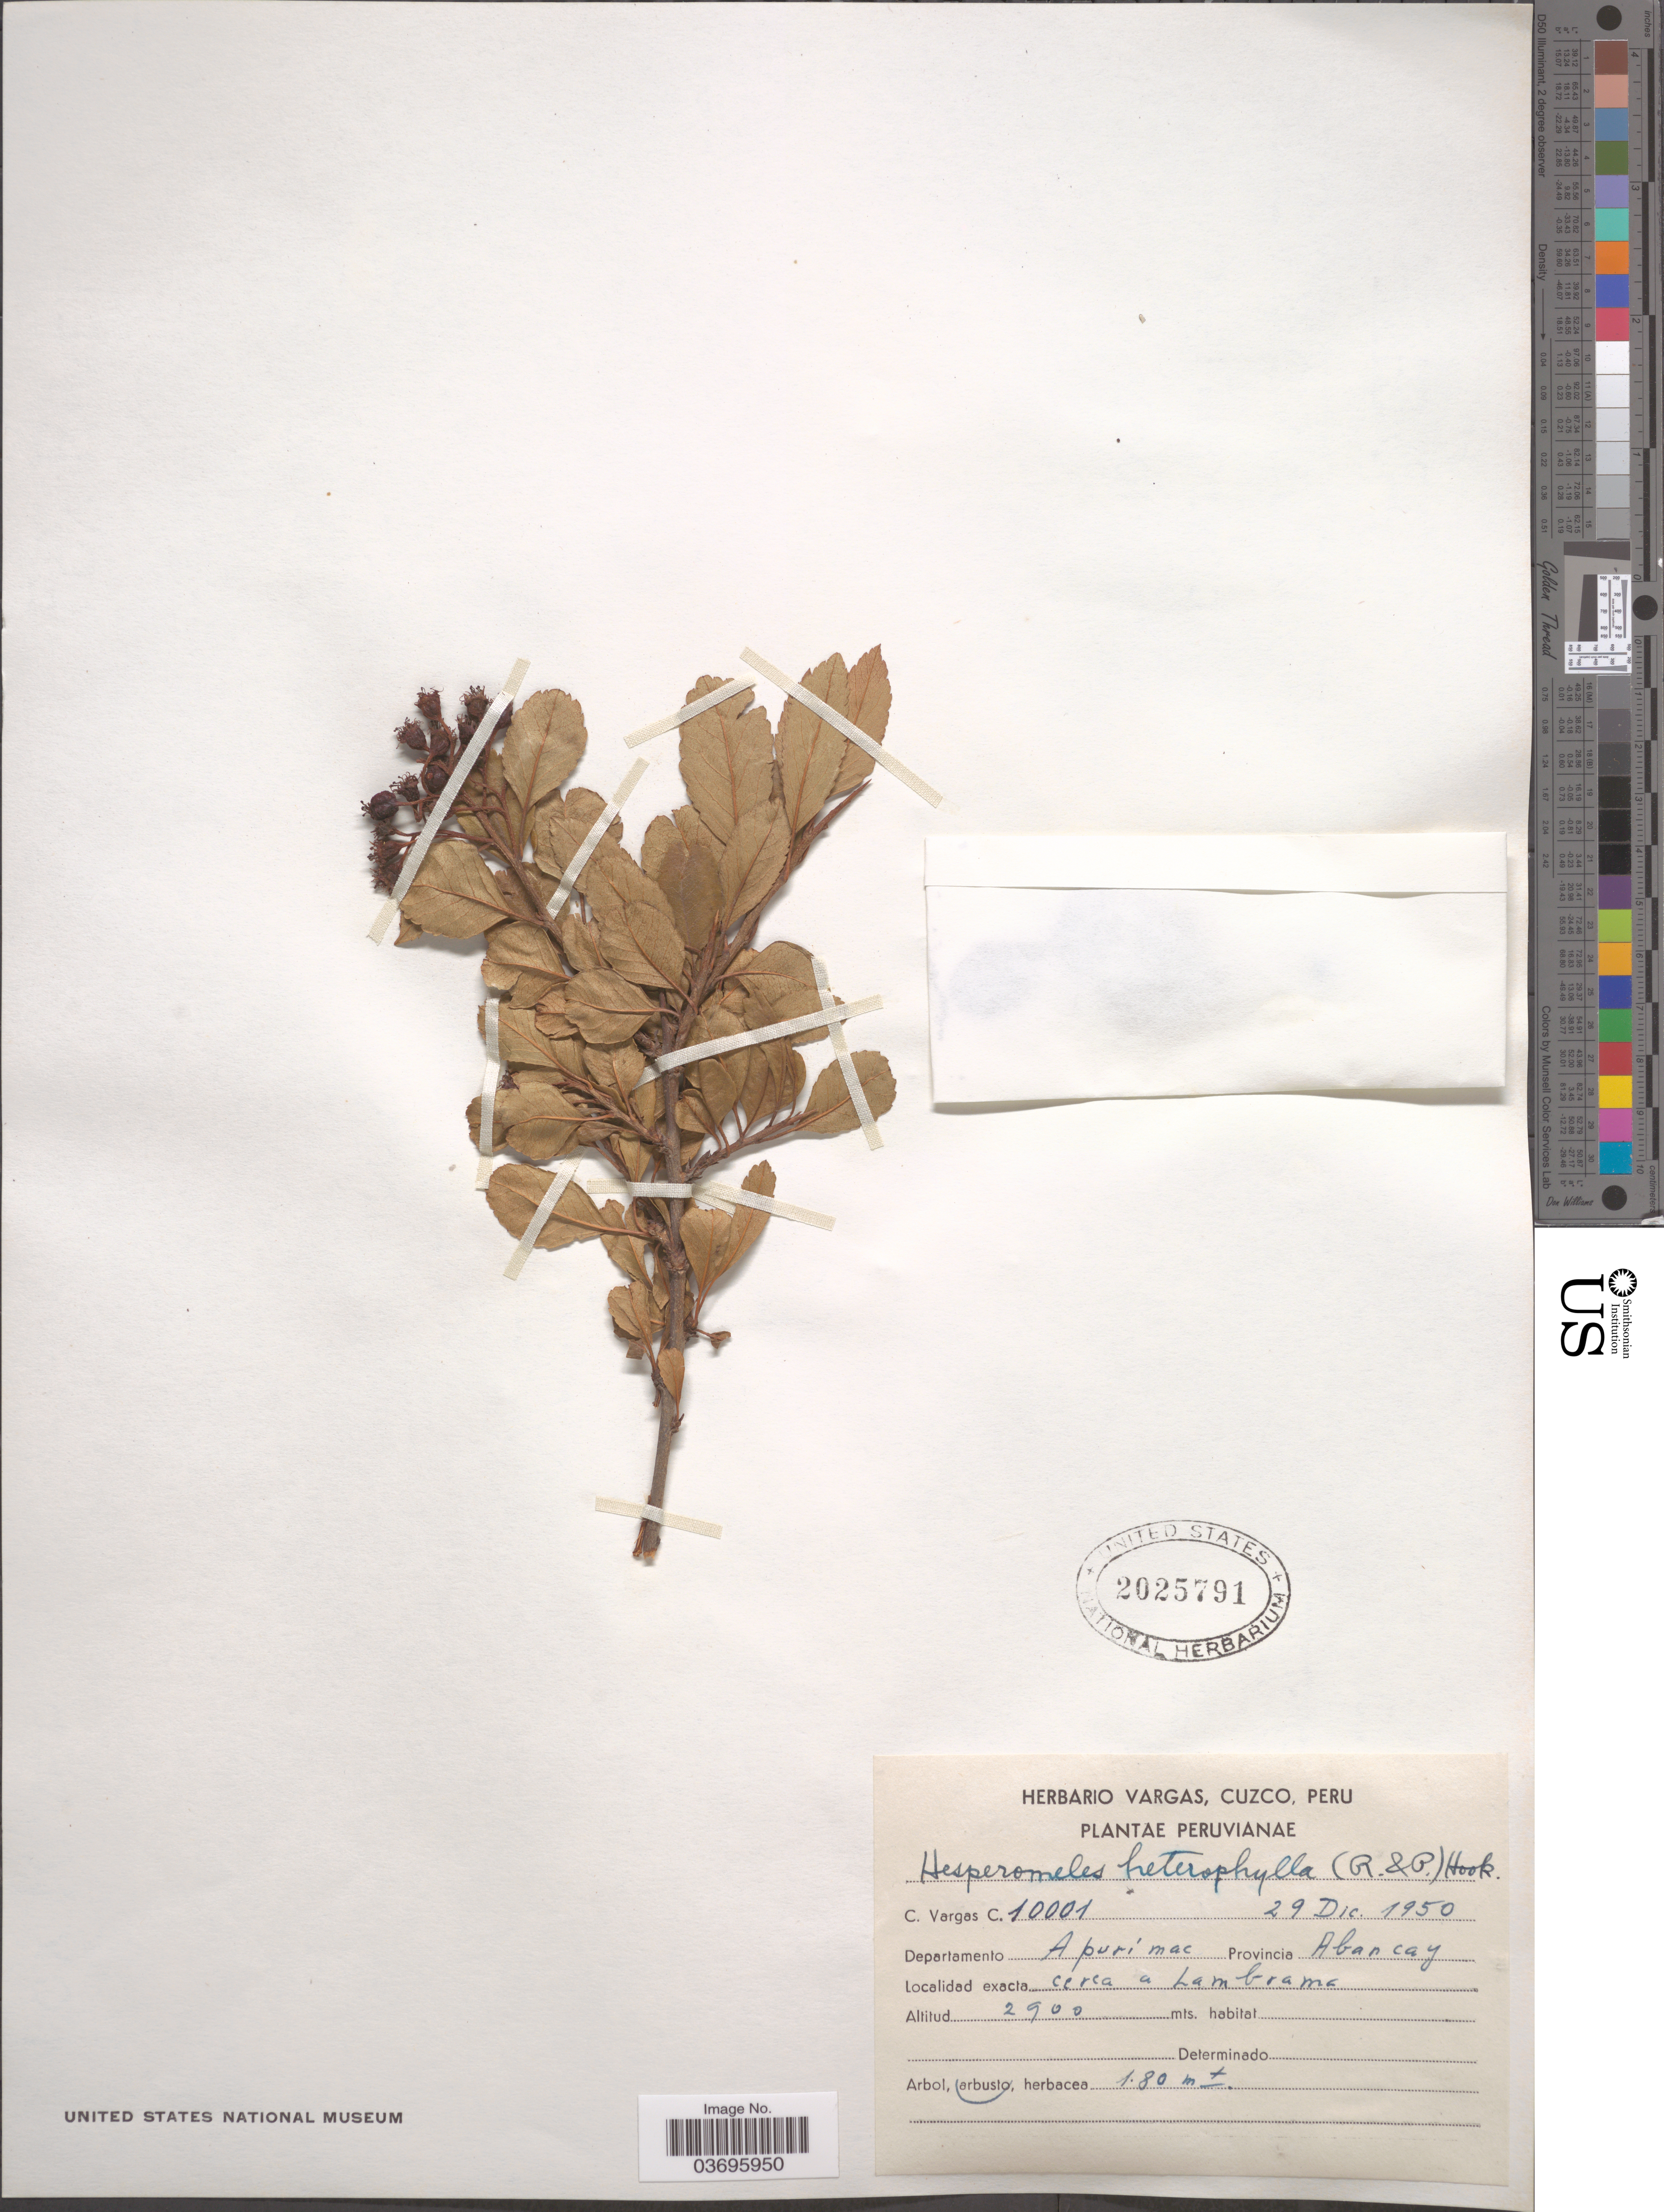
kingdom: Plantae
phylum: Tracheophyta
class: Magnoliopsida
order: Rosales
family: Rosaceae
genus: Hesperomeles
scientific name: Hesperomeles heterophylla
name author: (Ruiz & Pav.) Hook.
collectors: C. Vargas Calderón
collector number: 10001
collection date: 1950-12-29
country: Peru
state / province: Apurímac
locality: Departamento Apurimac. Provincia Abancay. Cerca a Lambrama.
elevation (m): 2900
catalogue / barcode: US 2025791